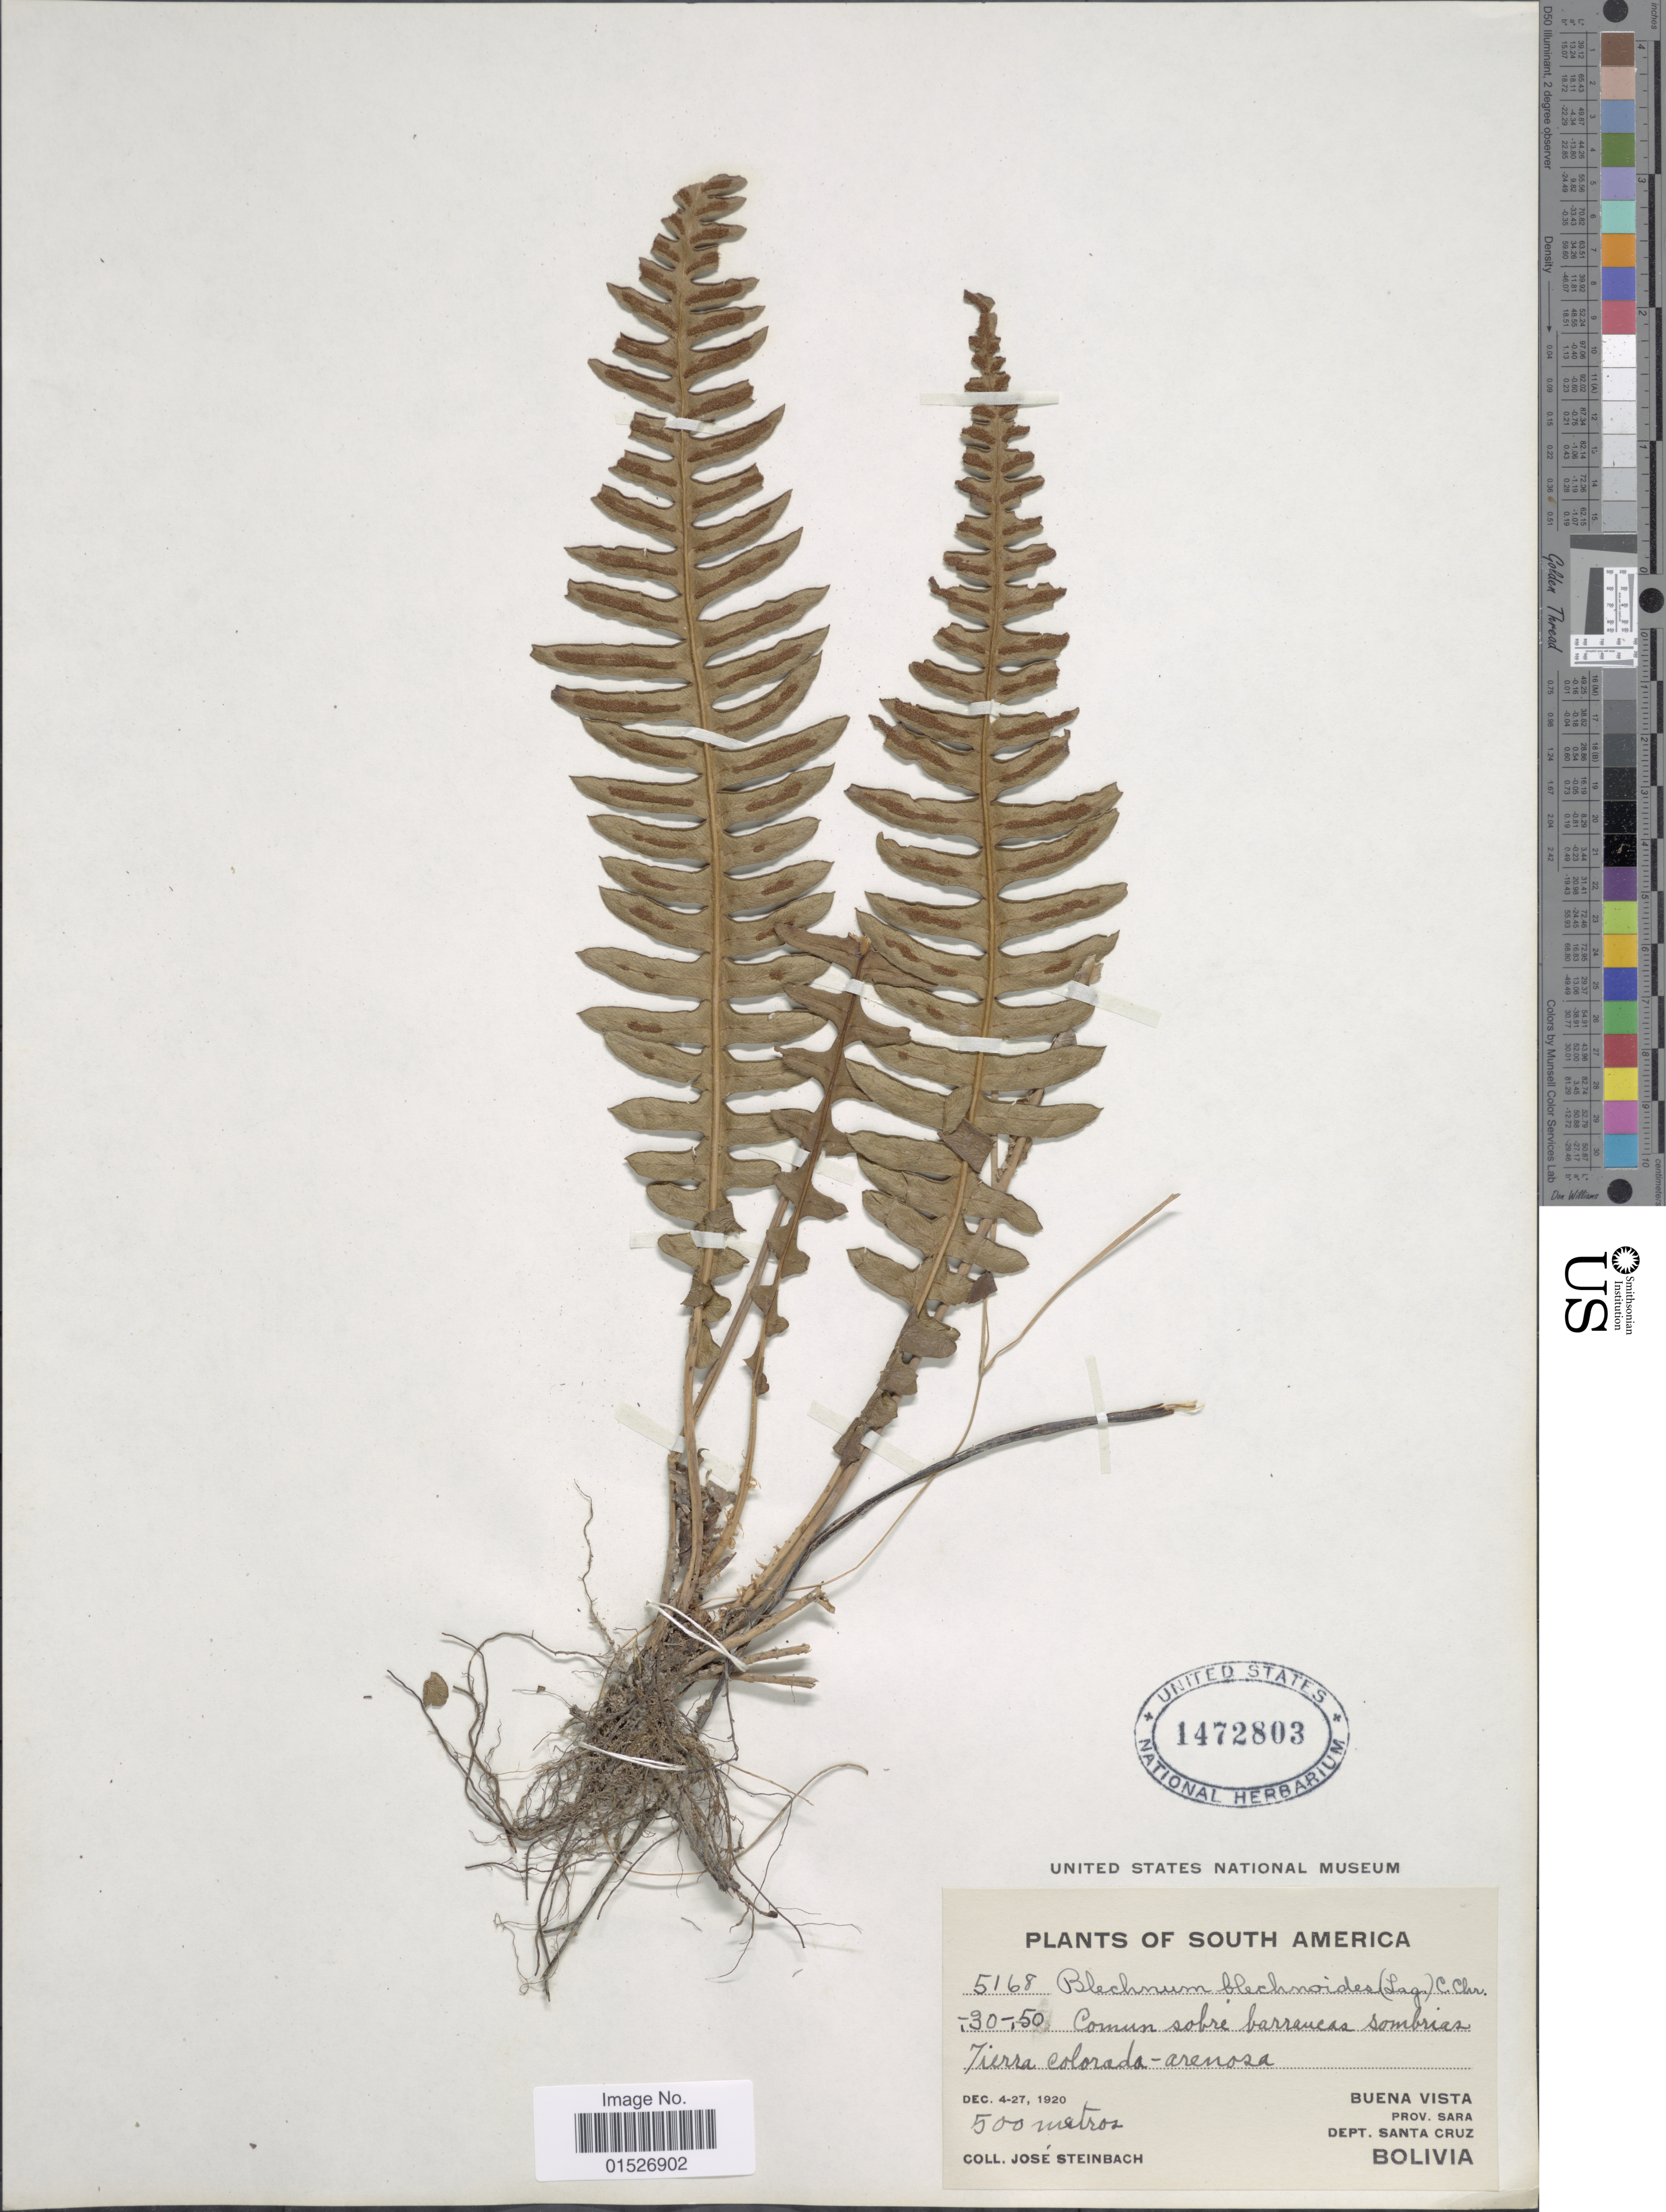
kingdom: Plantae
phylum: Tracheophyta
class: Polypodiopsida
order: Polypodiales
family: Blechnaceae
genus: Blechnum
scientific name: Blechnum polypodioides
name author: Raddi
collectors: J. Steinbach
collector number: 5168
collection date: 1920-12-04/1920-12-27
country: Bolivia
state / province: Santa Cruz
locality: Buena Vista. Prov. Sara. Dept. Santa Cruz.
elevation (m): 500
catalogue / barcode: US 1472803